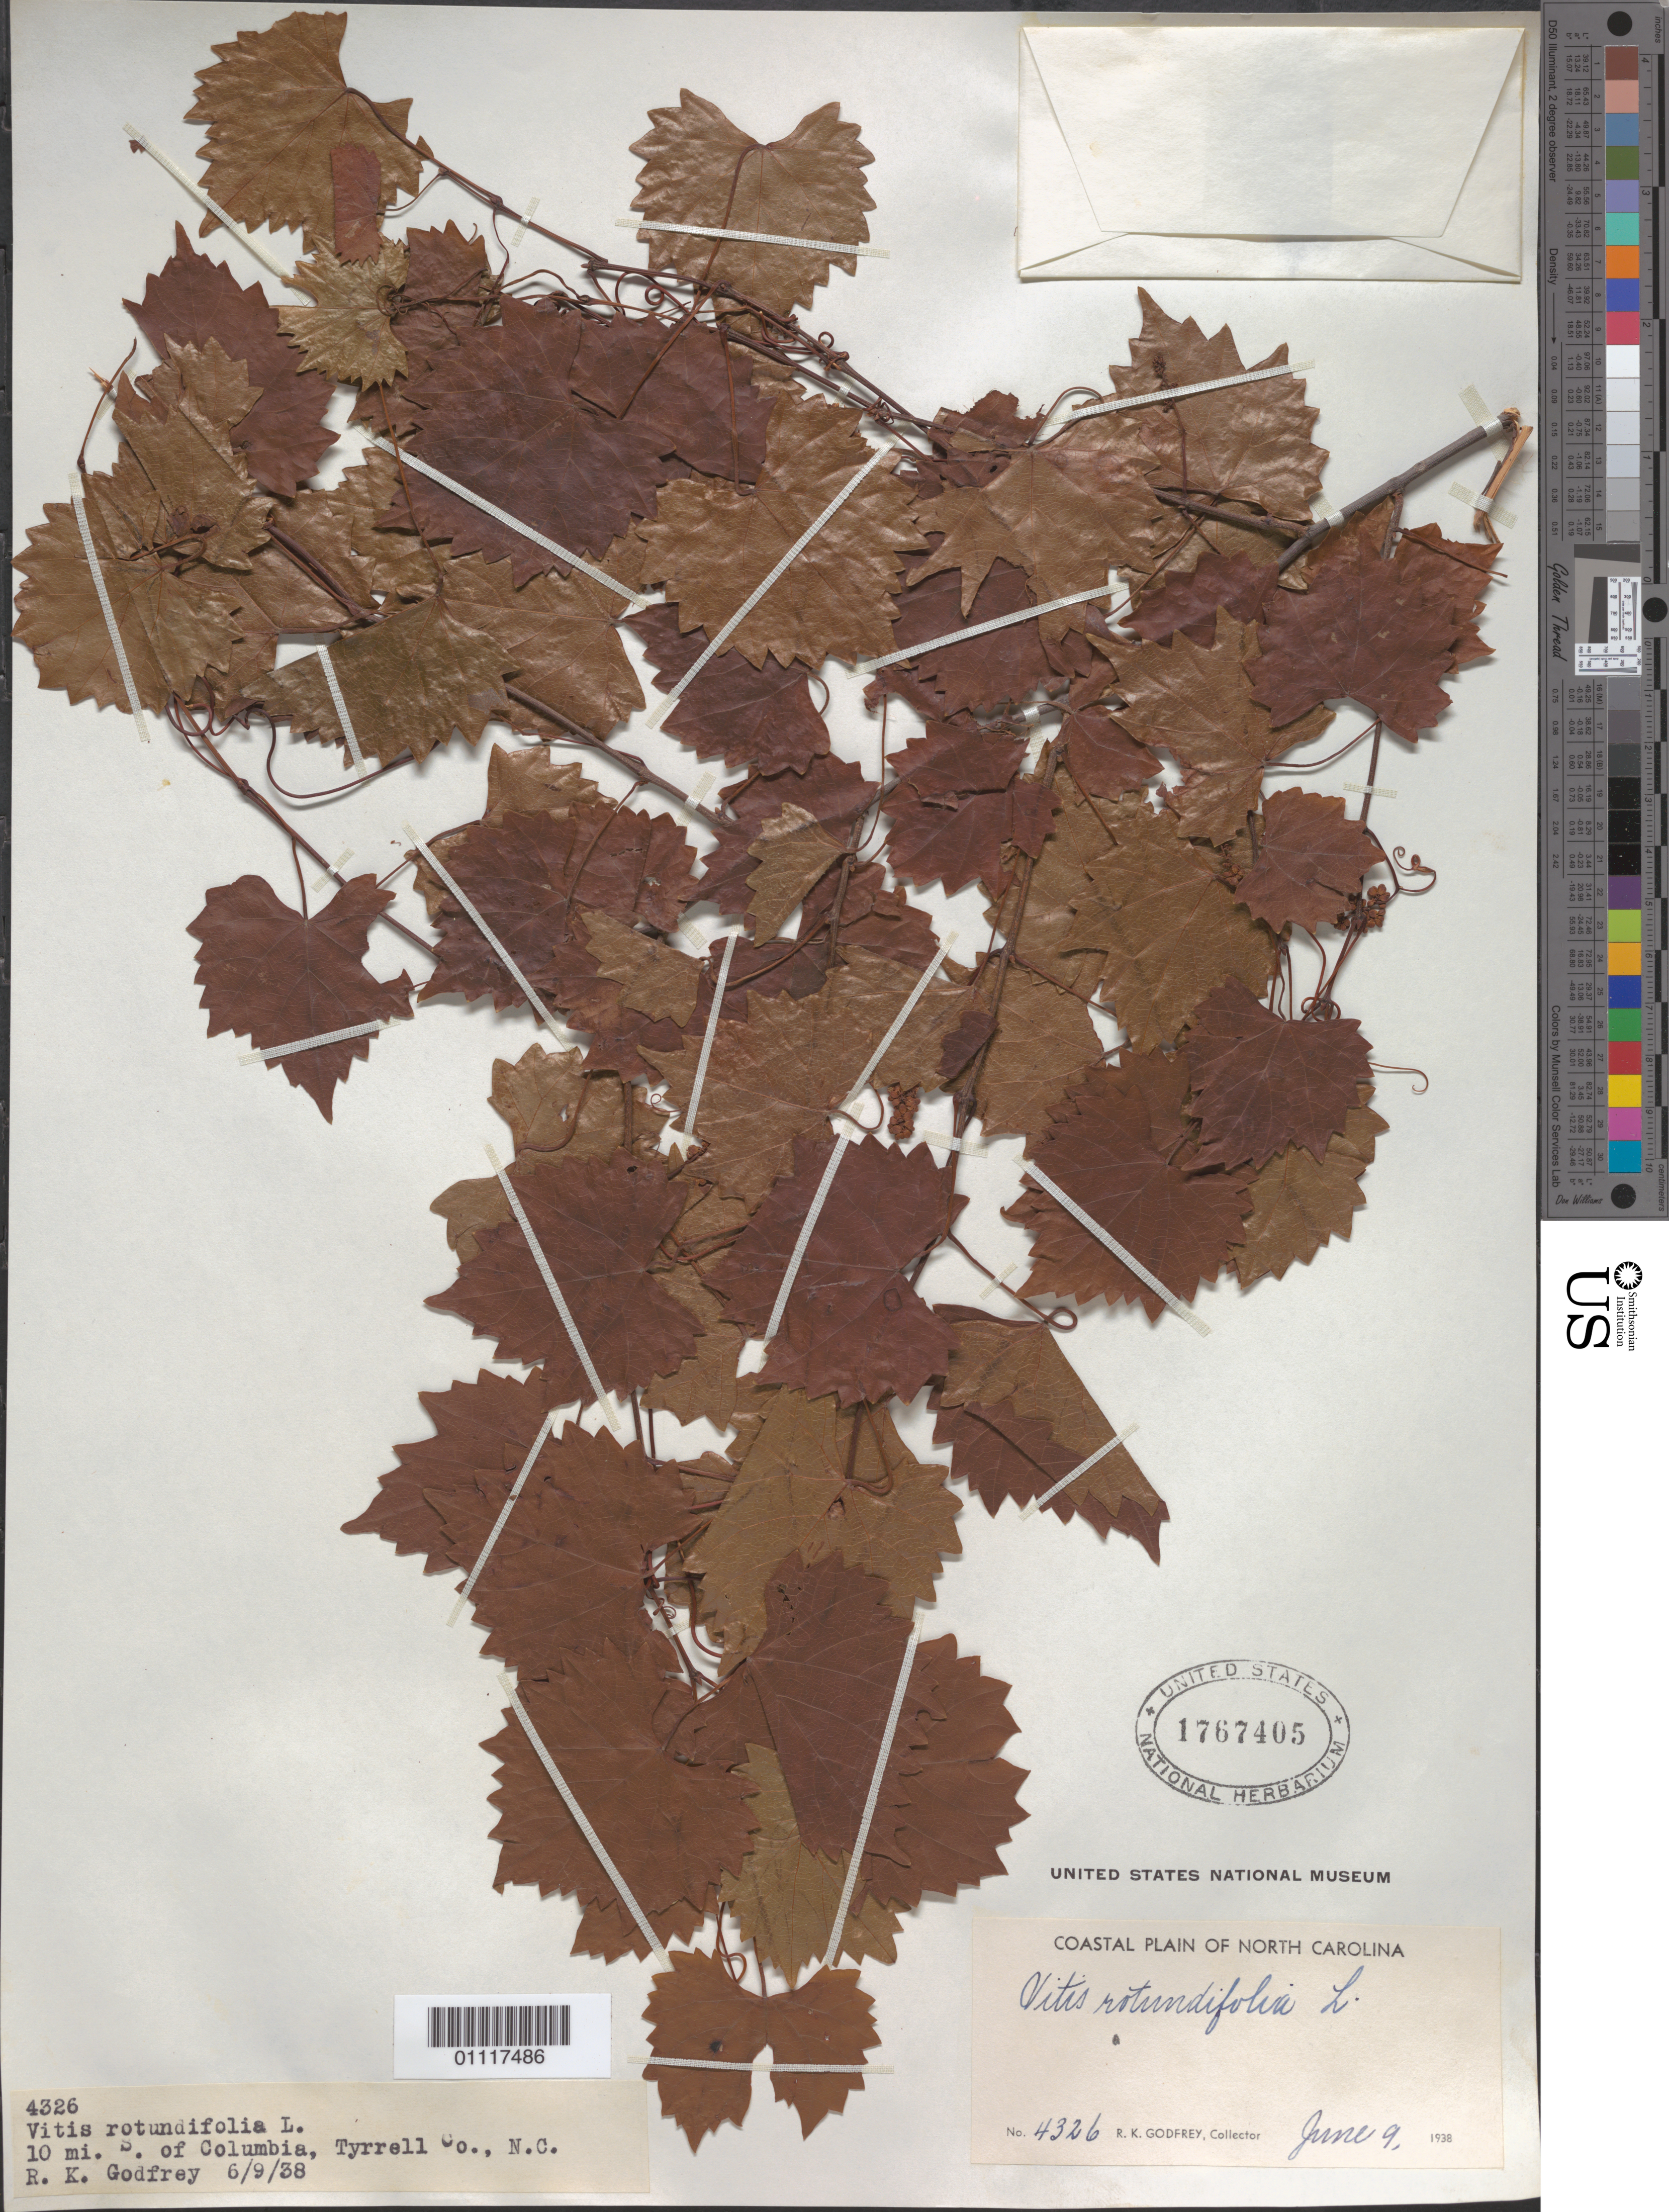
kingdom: Plantae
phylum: Tracheophyta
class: Magnoliopsida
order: Vitales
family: Vitaceae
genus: Vitis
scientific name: Vitis rotundifolia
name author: Michx.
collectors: R. K. Godfrey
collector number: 4326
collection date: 1938-06-09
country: United States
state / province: North Carolina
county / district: Tyrrell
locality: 10 mi. S. of Columbia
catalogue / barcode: US 1767405